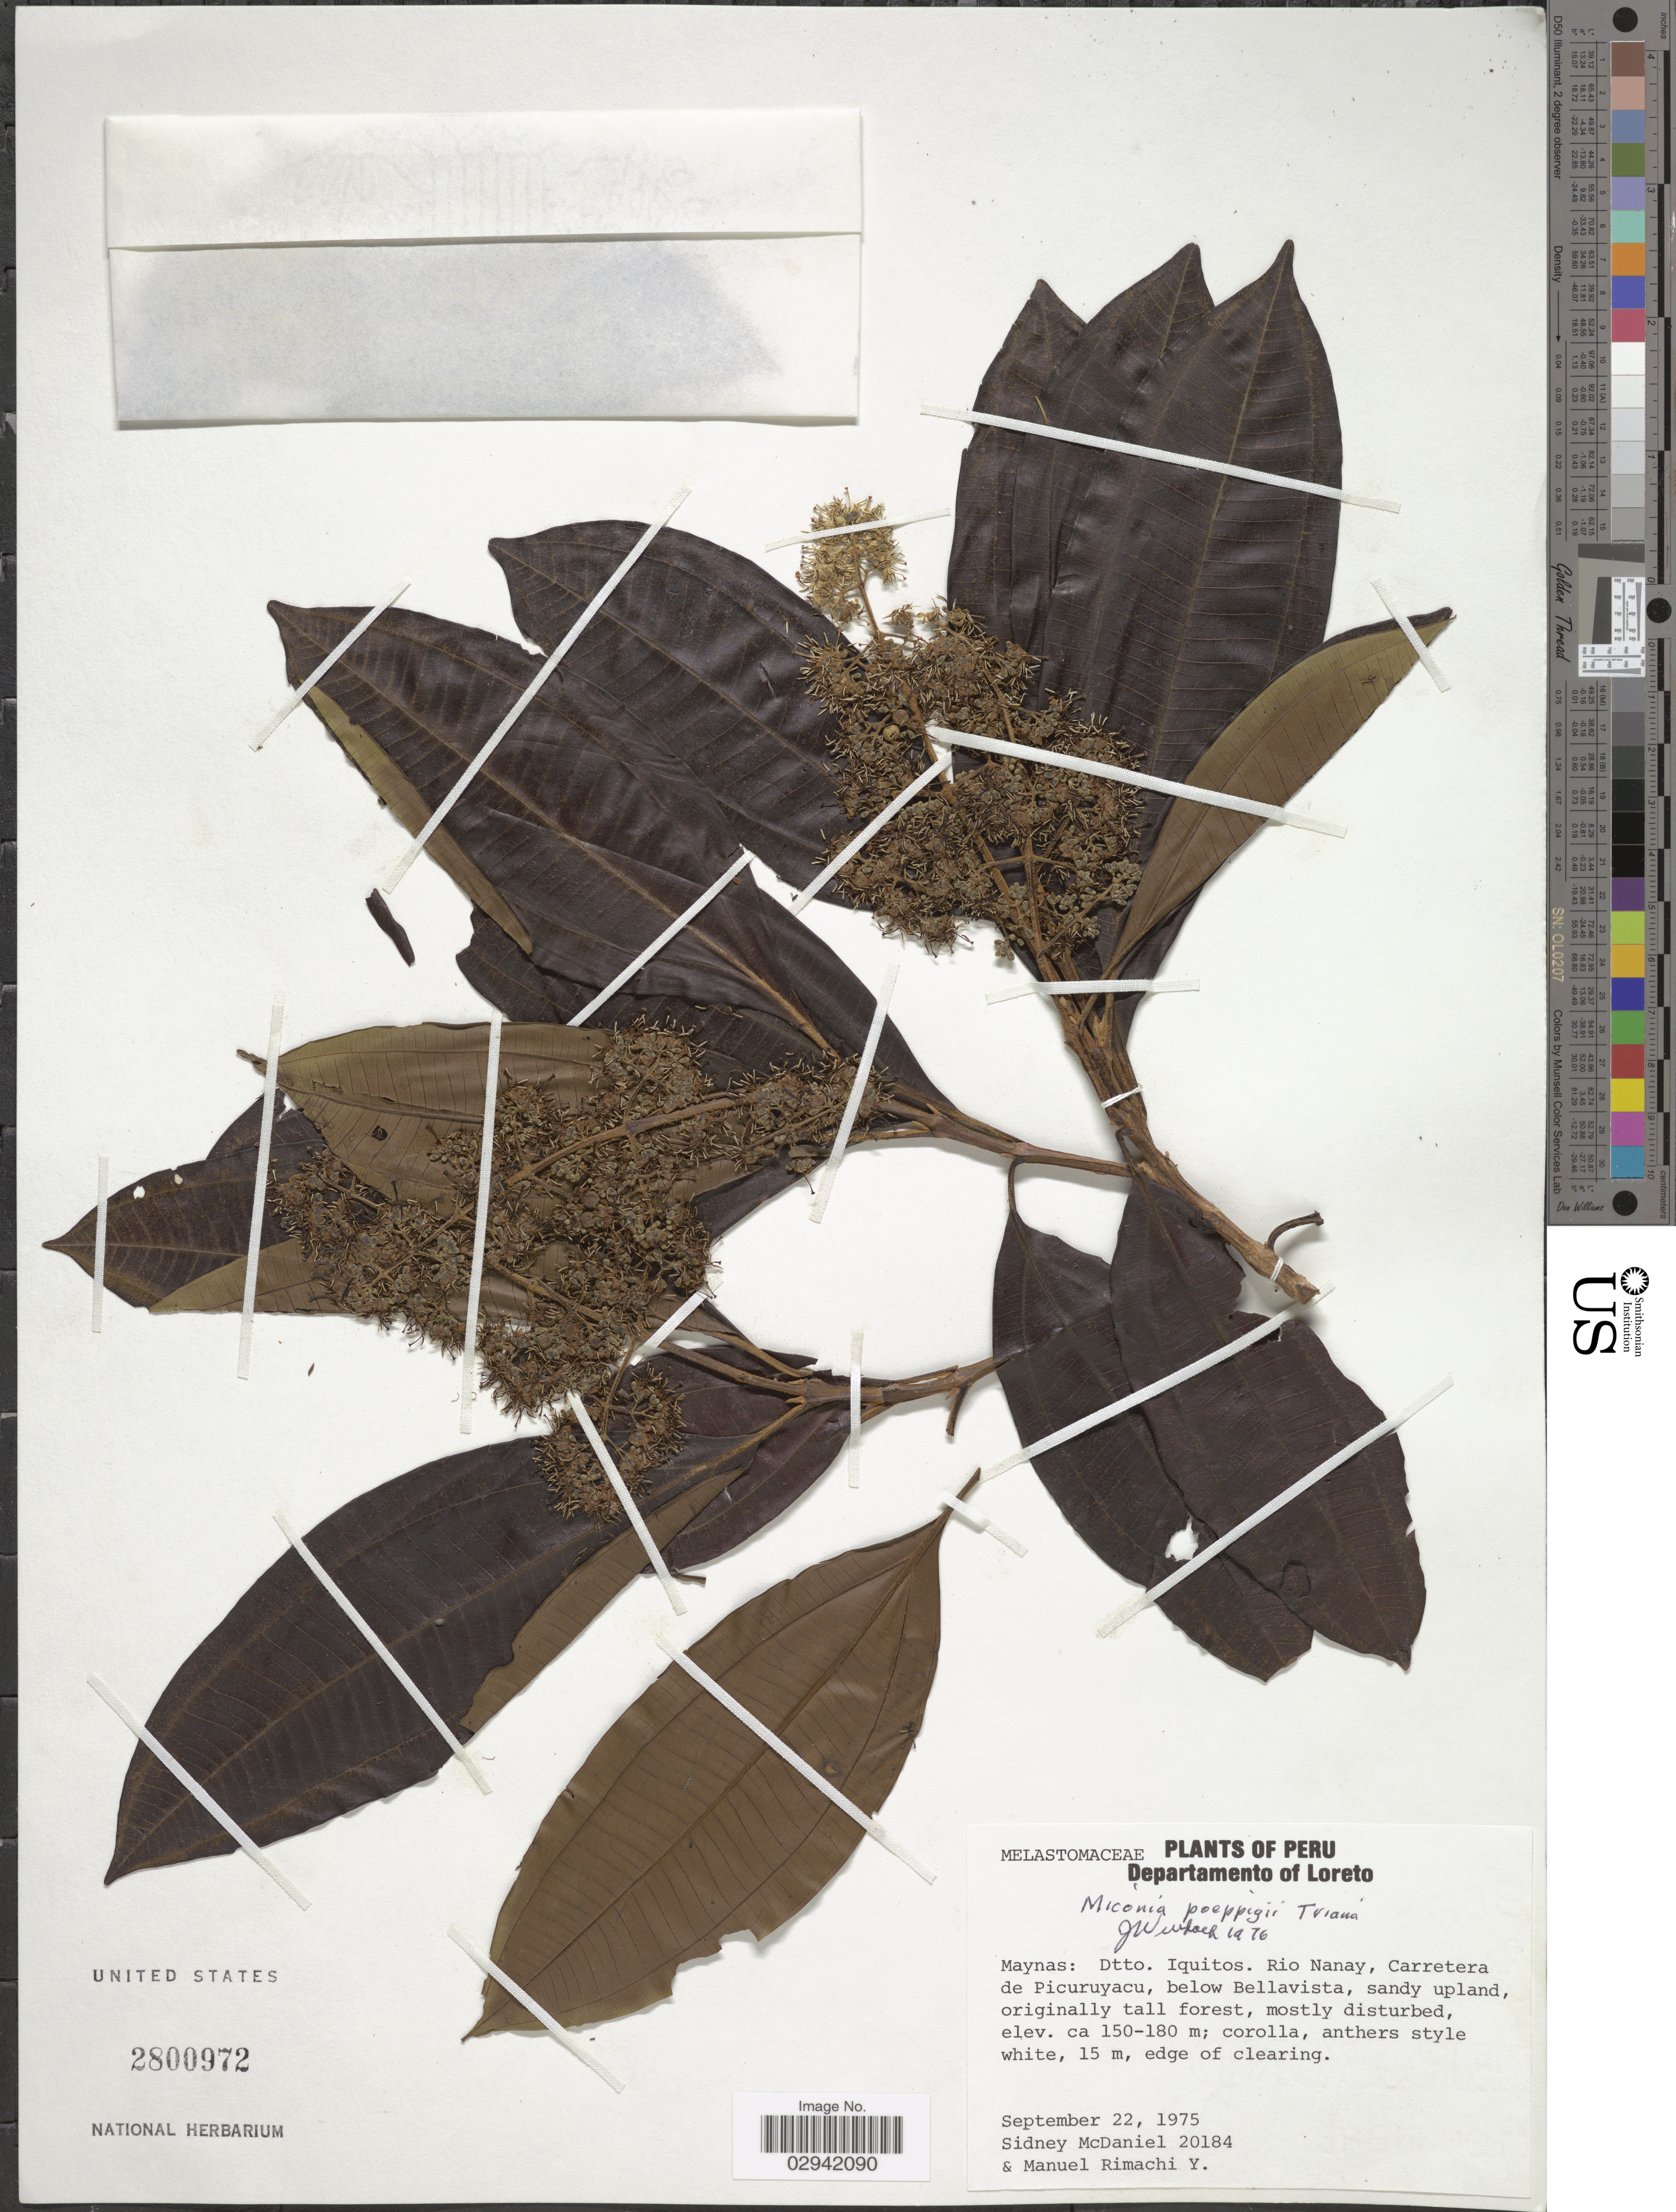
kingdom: Plantae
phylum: Tracheophyta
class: Magnoliopsida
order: Myrtales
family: Melastomataceae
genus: Miconia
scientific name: Miconia poeppigii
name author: Triana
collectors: S. McDaniel & M. Rimachi Y.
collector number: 20184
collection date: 1975-09-22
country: Peru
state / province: Loreto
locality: Departamento of Loreto. Maynas: Dtto. Iquitos. Rio Nanay, Carretera de Picuruyacu, below Bellavista.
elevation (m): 150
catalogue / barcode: US 2800972